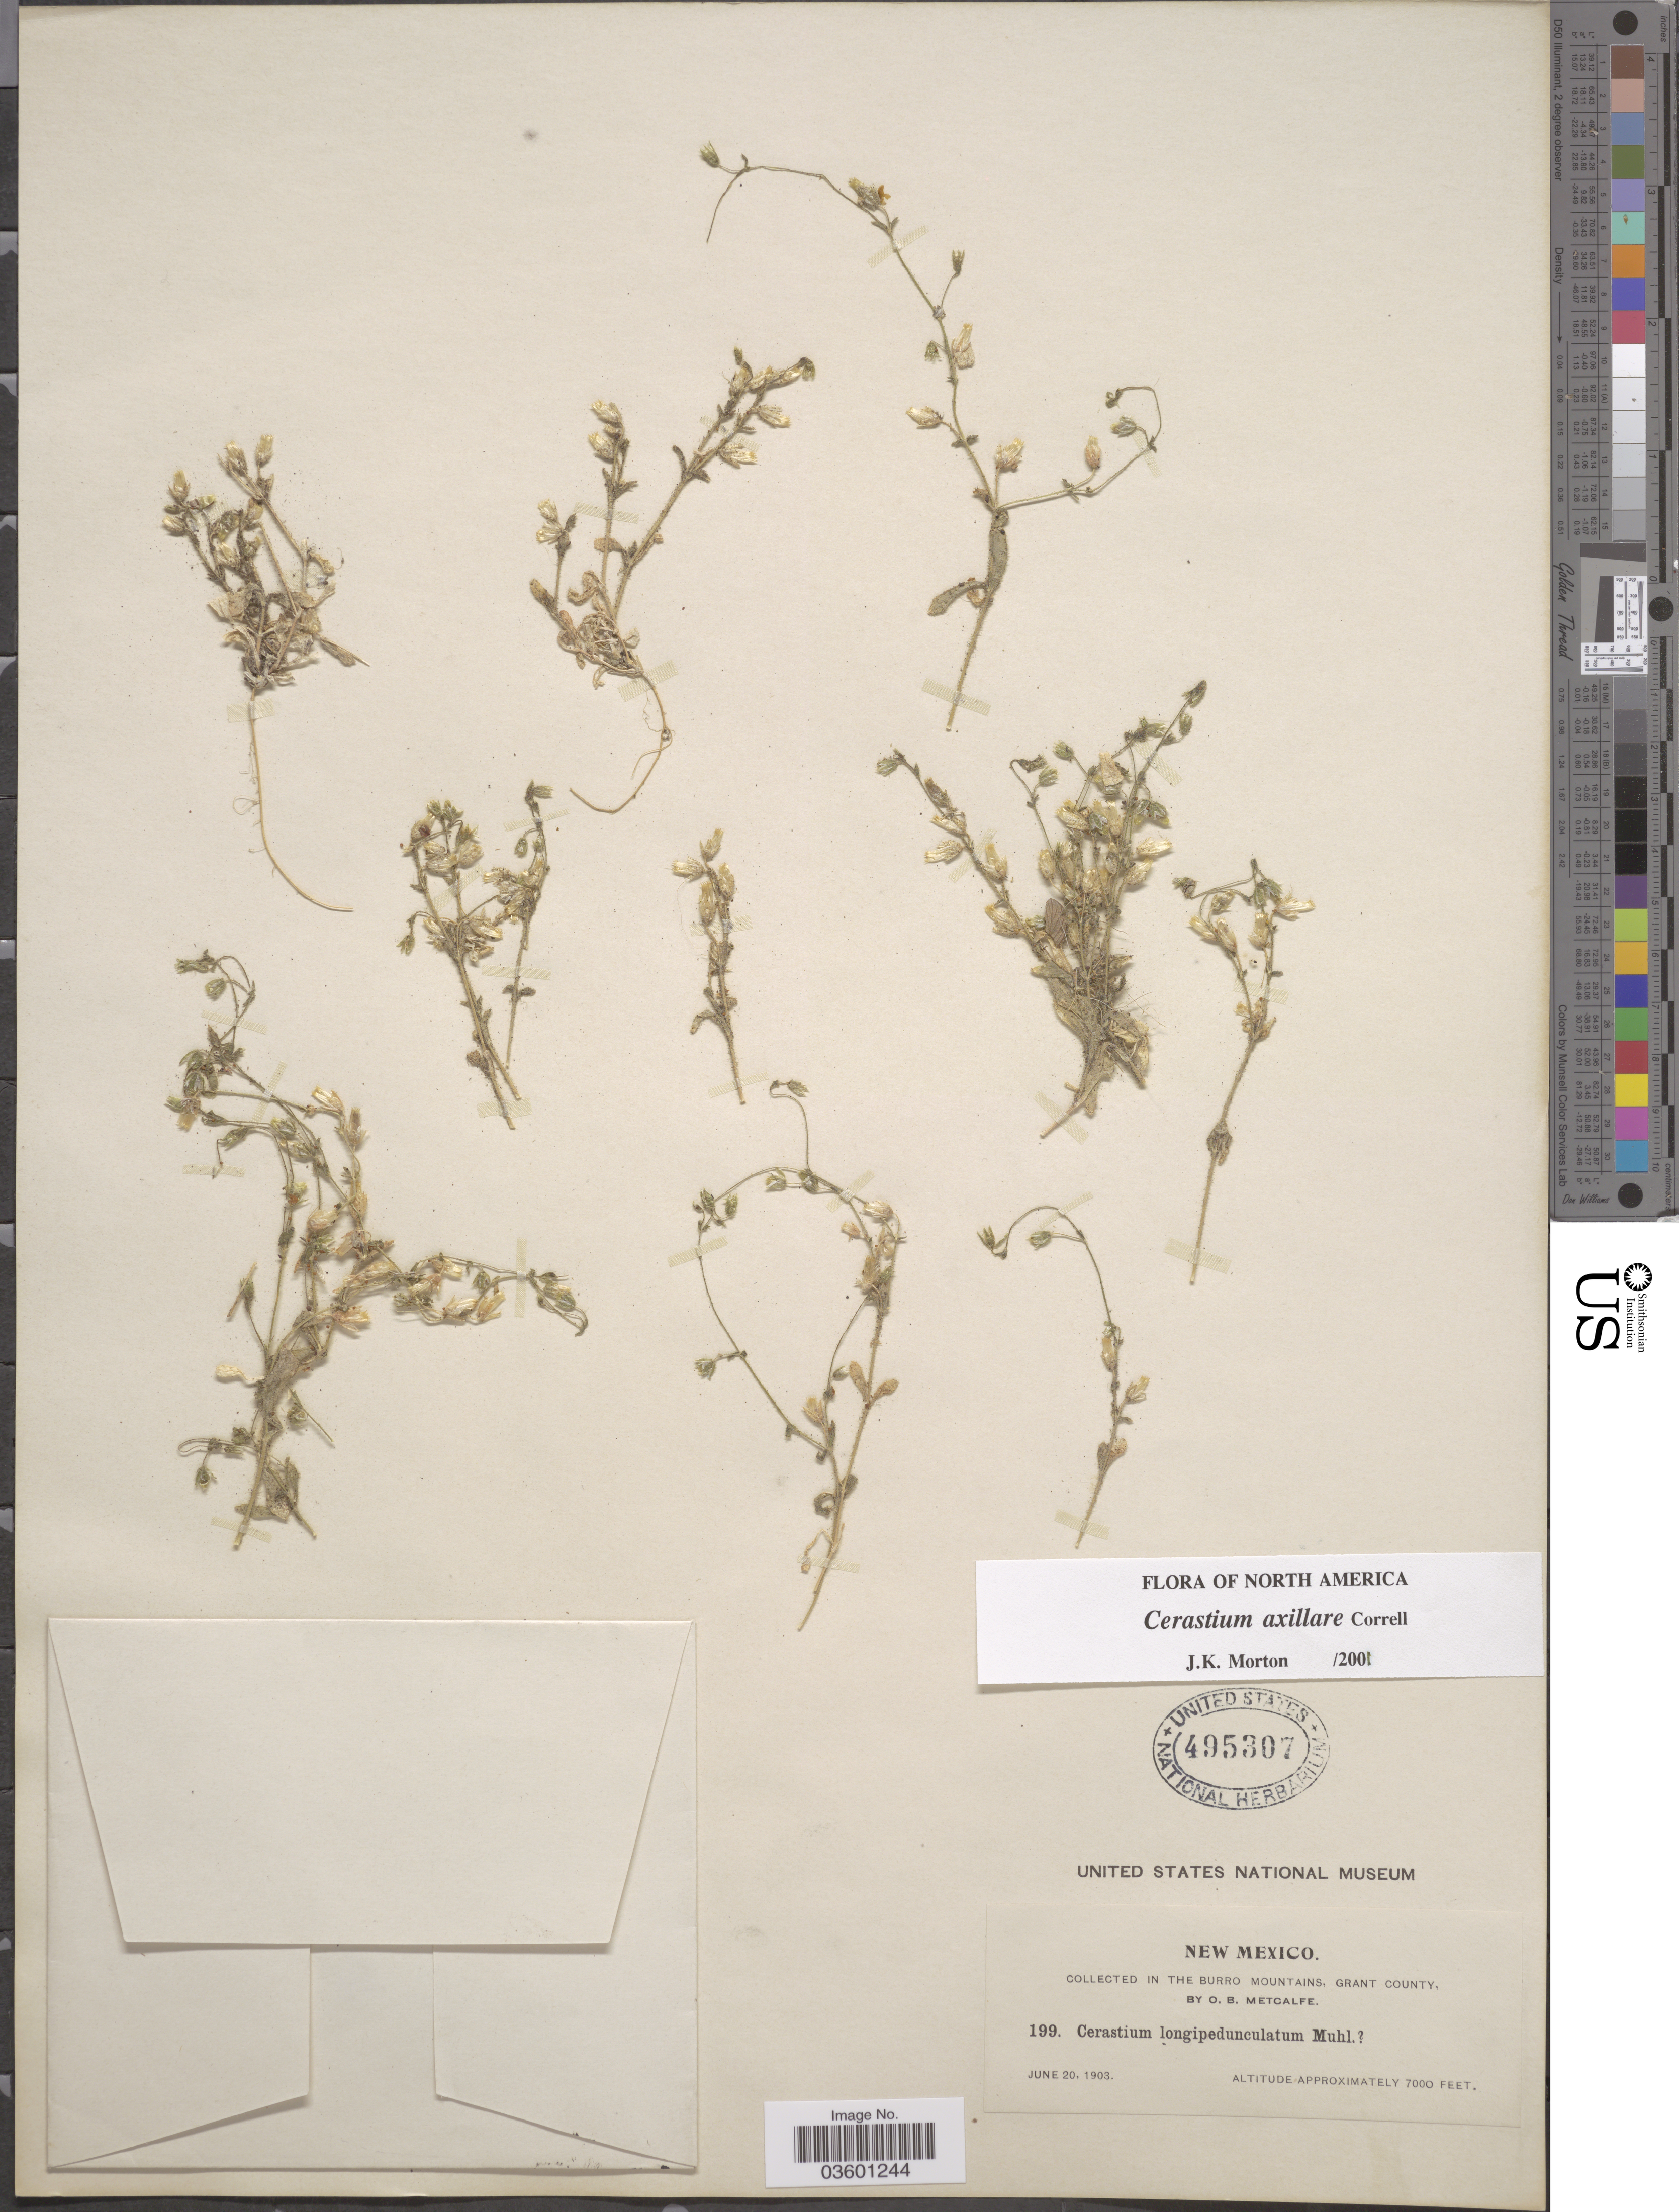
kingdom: Plantae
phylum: Tracheophyta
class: Magnoliopsida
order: Caryophyllales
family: Caryophyllaceae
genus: Cerastium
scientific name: Cerastium axillare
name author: Correll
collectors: O. B. Metcalfe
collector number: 199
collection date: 1903-06-20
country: United States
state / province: New Mexico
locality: In the Burro Mountains, Grant County.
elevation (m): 2134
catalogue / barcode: US 495307